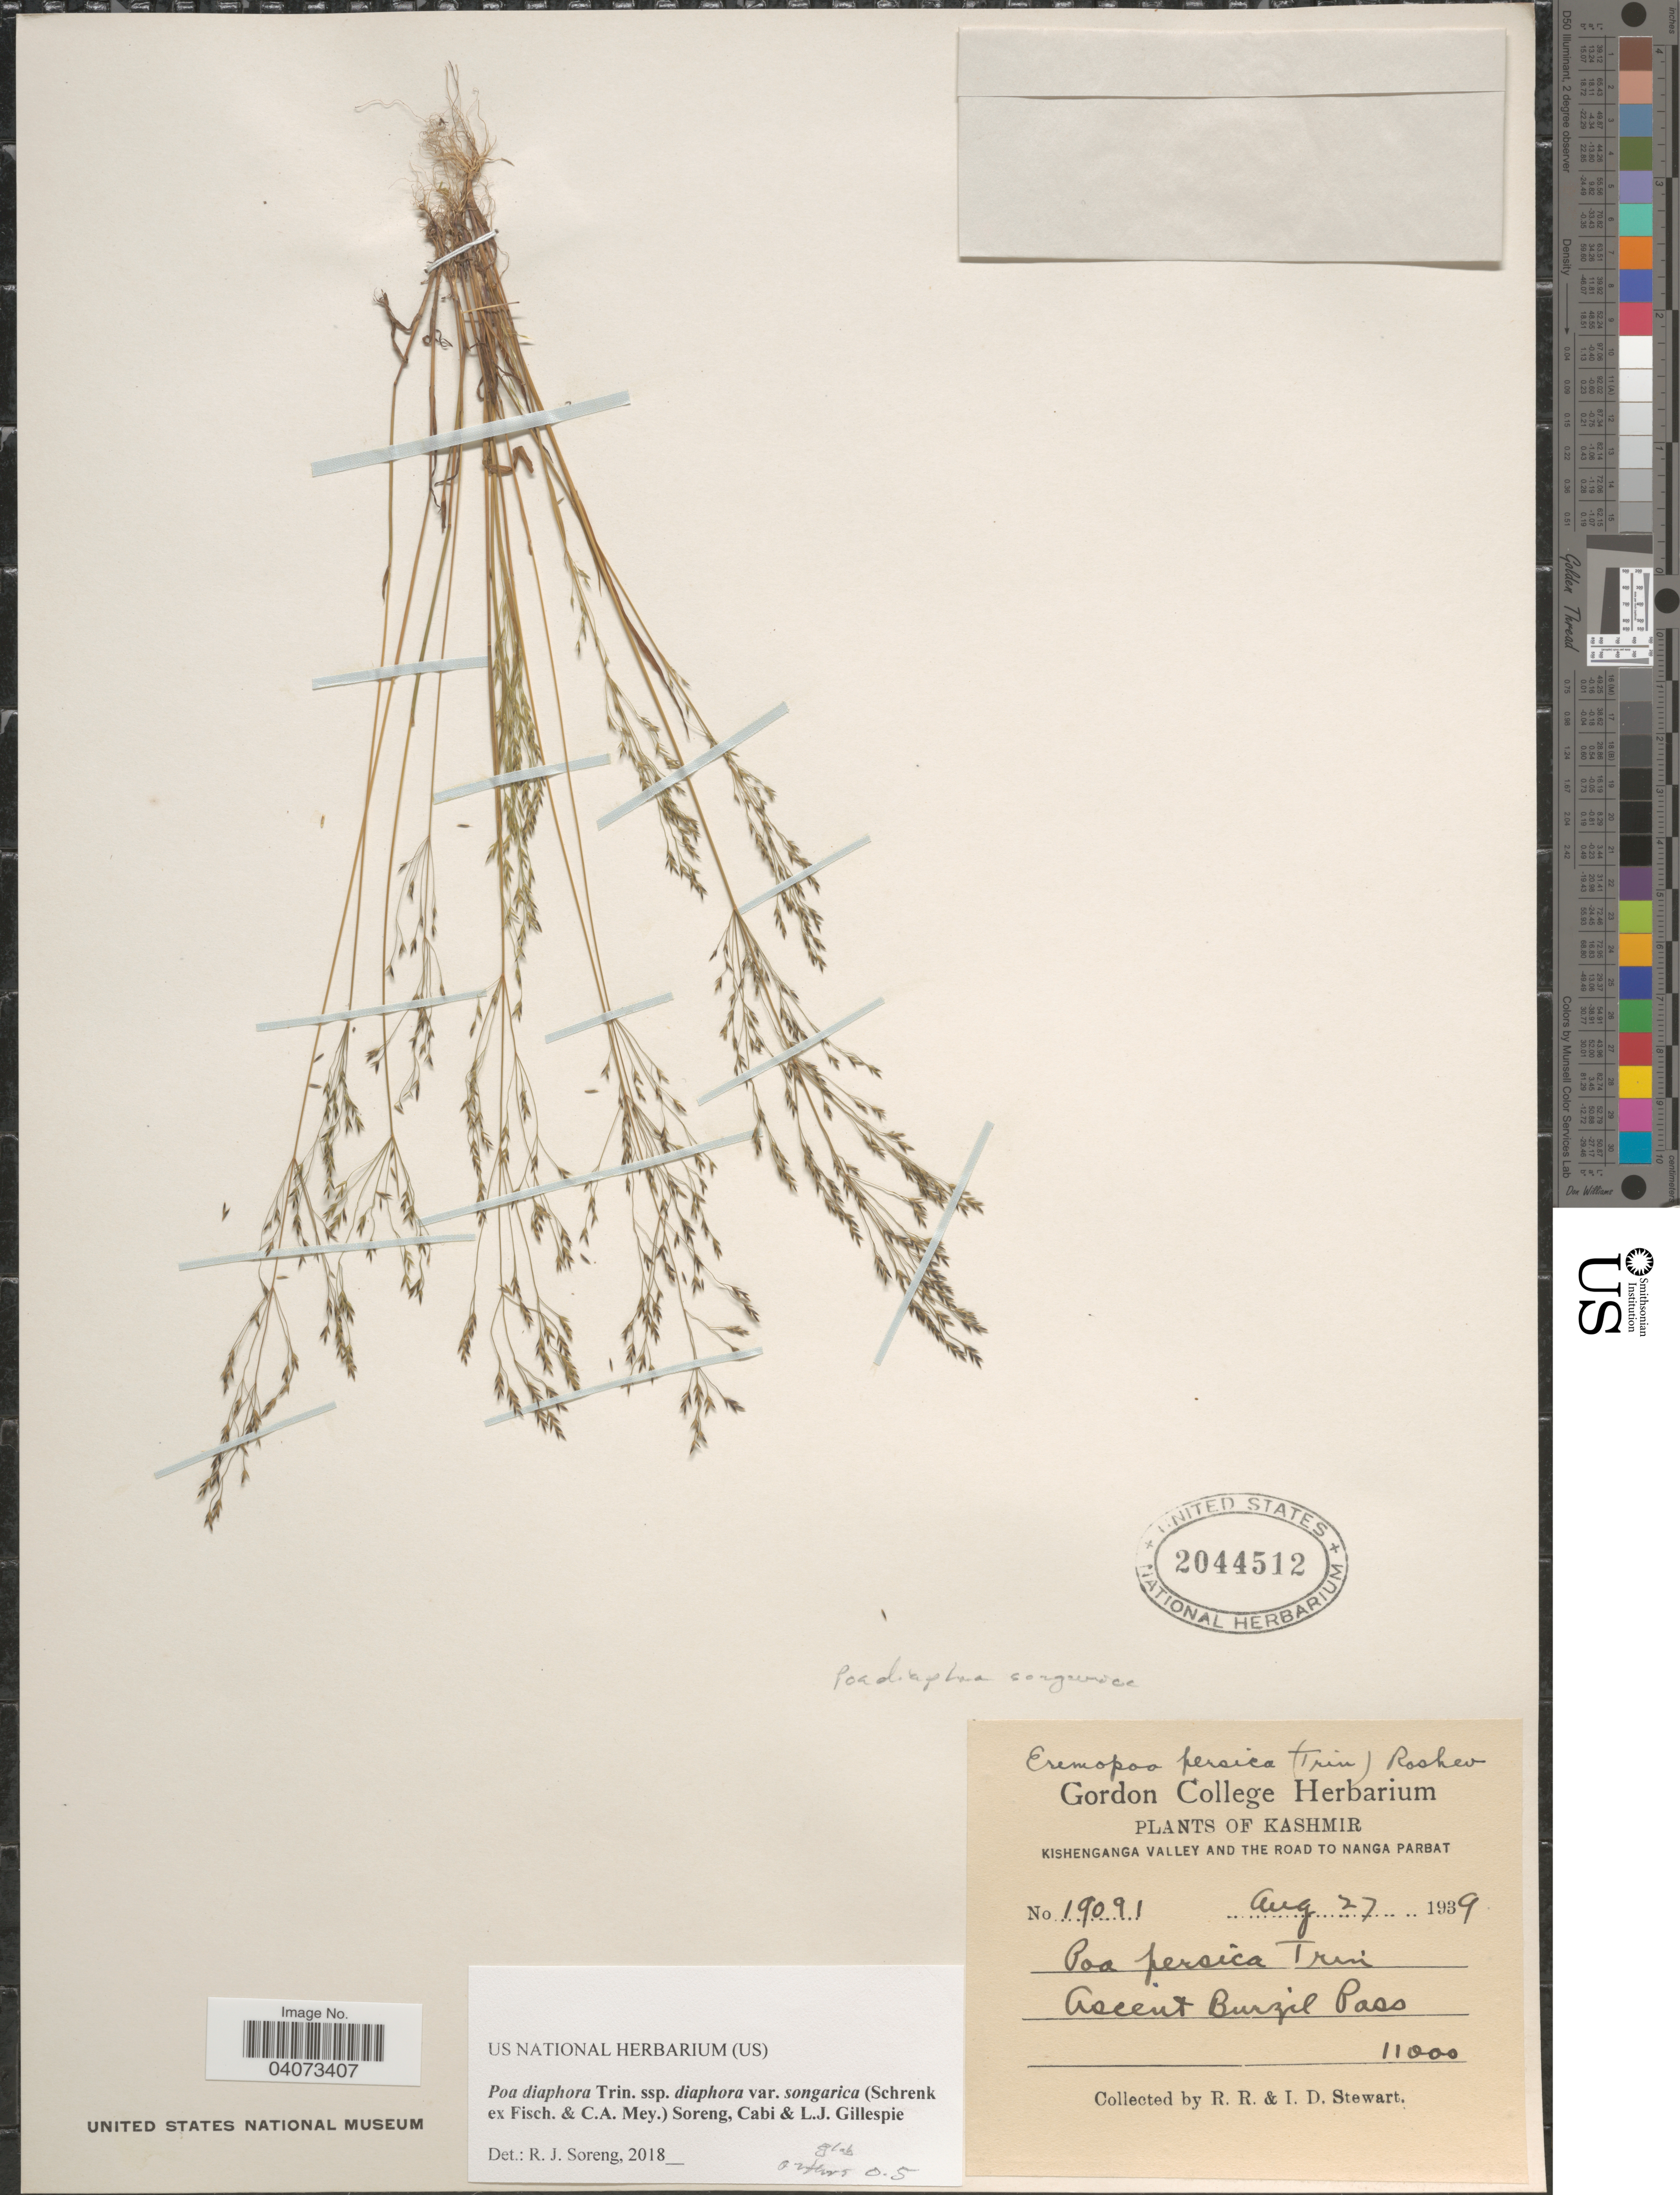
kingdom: Plantae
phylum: Tracheophyta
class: Liliopsida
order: Poales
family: Poaceae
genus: Poa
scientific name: Poa diaphora subsp. diaphora var. songarica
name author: (Schrenk ex Fisch. & C.A. Mey.) Soreng et al.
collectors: R. Stewart & I. Stewart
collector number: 19091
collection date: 1939-08-27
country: India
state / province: Jammu and Kashmir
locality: Kashmir. Kishenganga valley and the road to Nanga Parbat. Ascent Burzil Pass.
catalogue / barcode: US 2044512